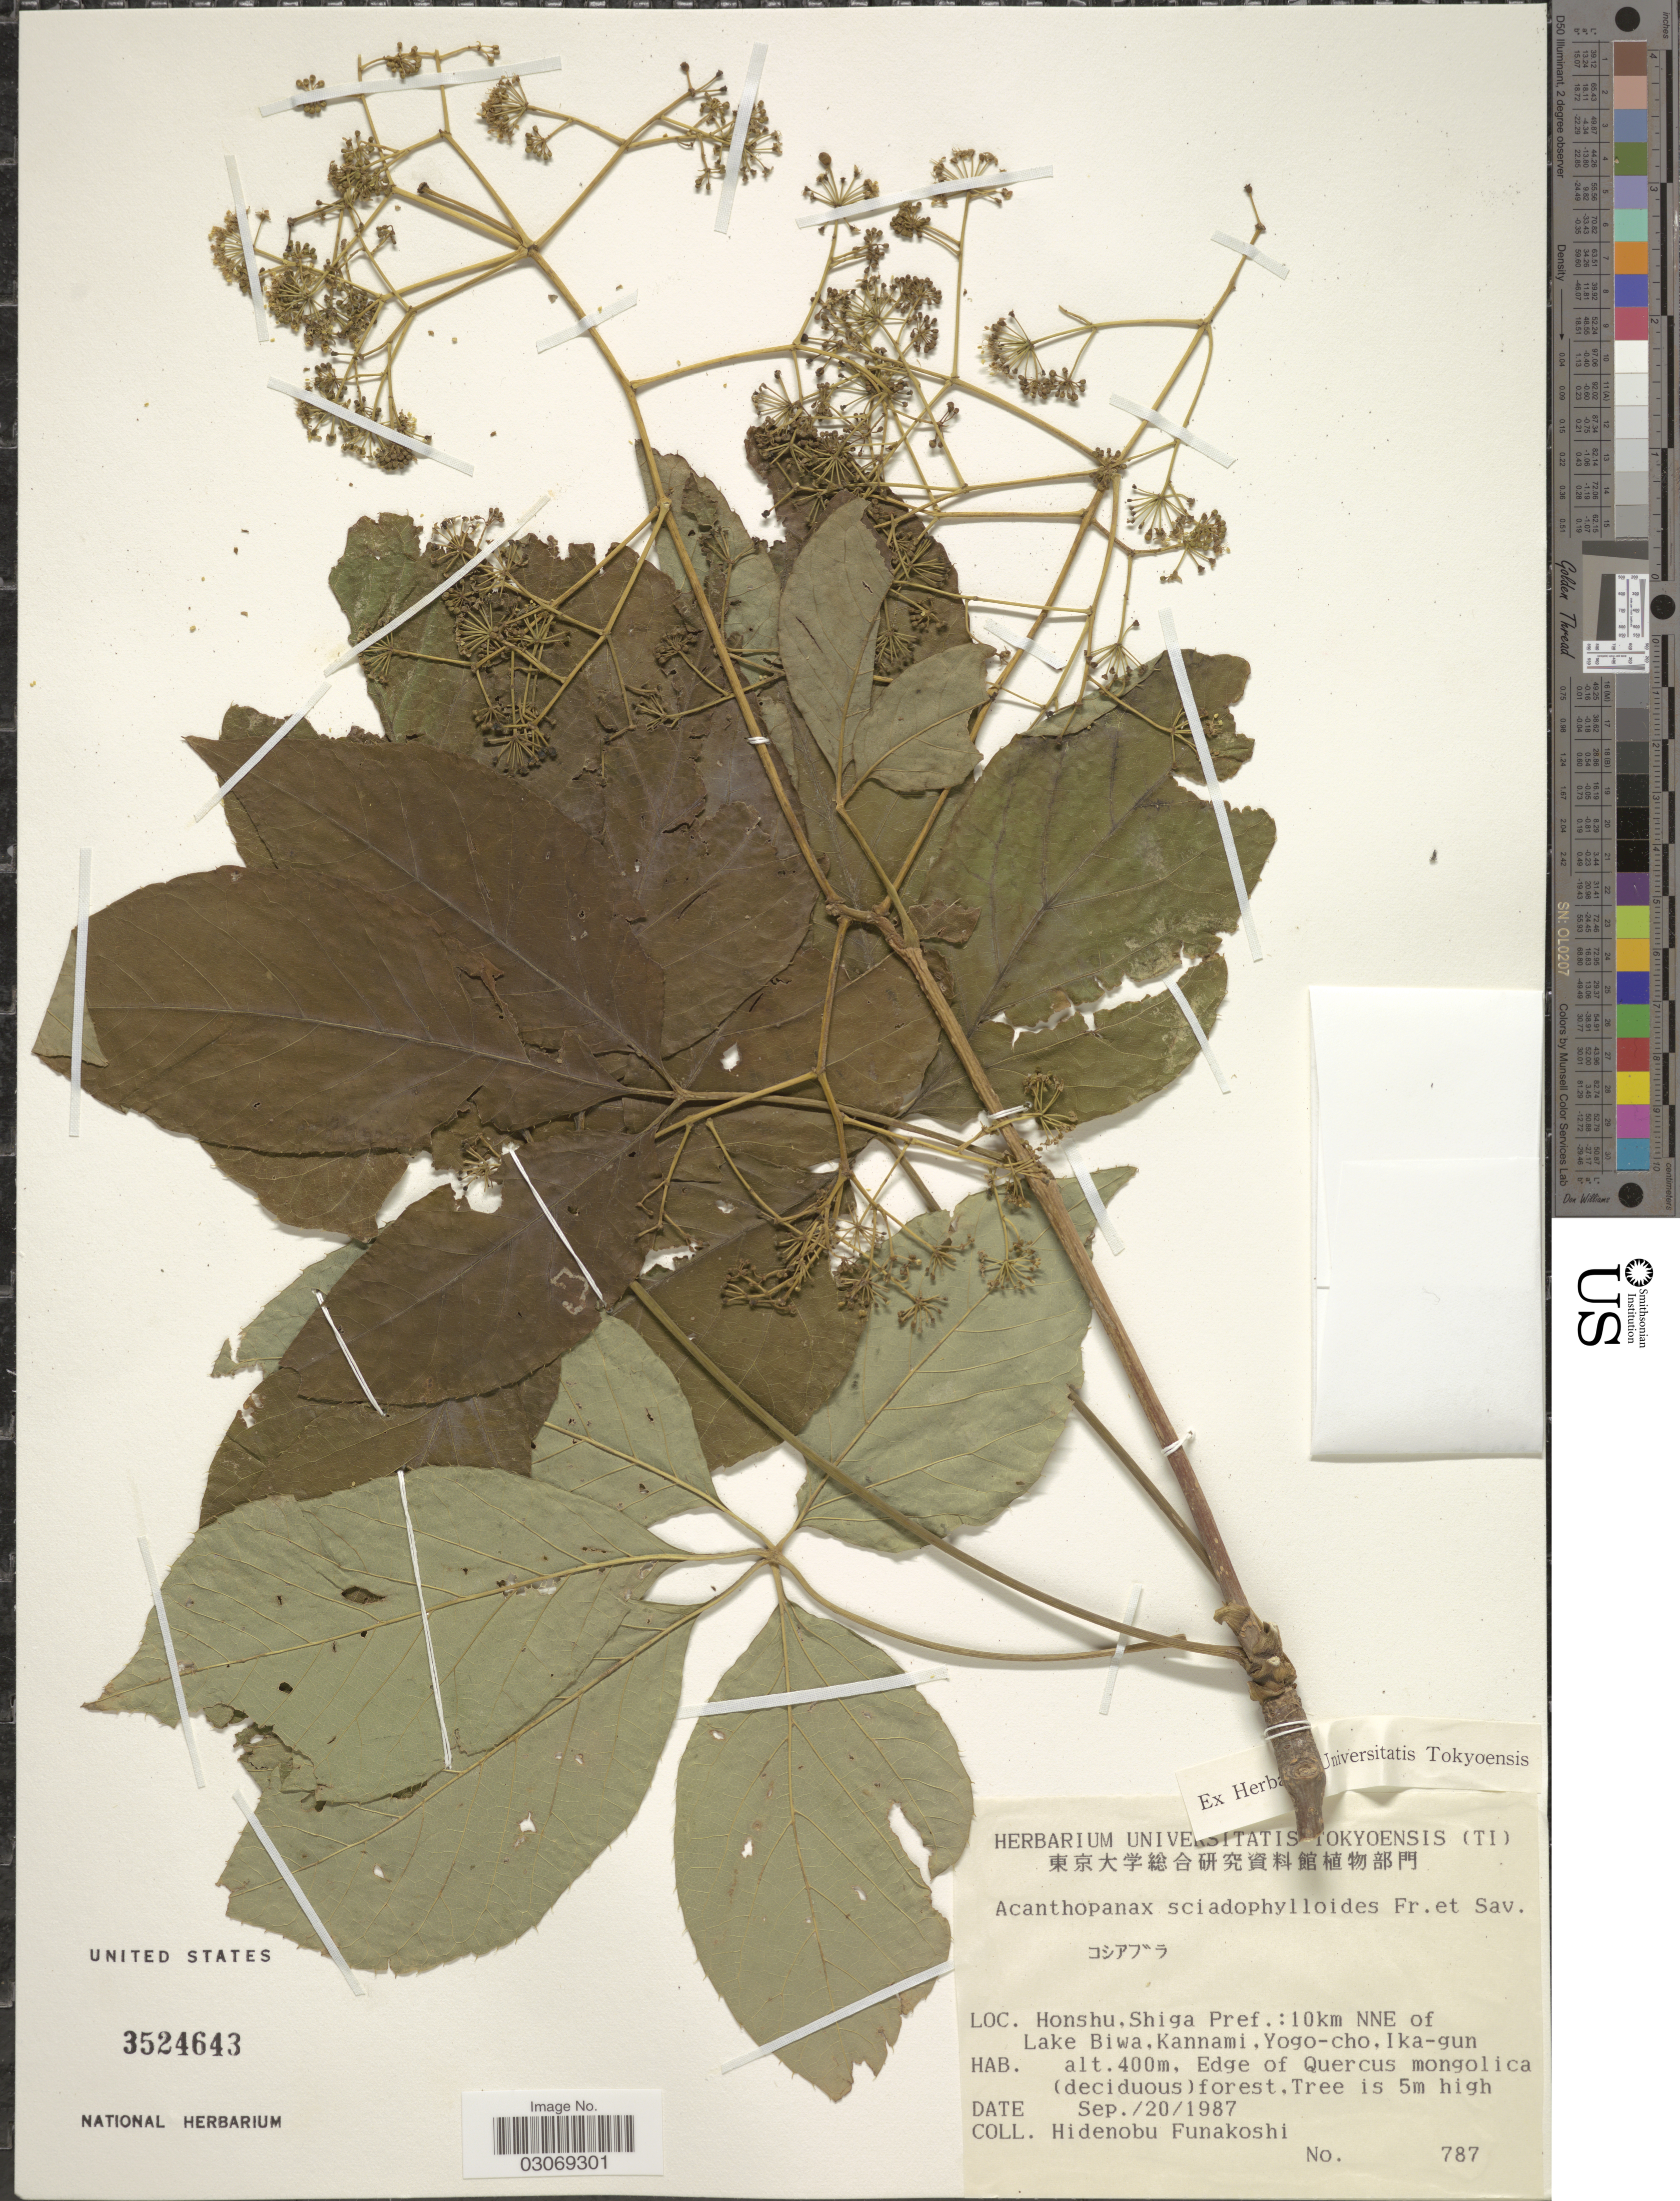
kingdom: Plantae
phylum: Tracheophyta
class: Magnoliopsida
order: Apiales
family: Araliaceae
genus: Chengiopanax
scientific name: Chengiopanax sciadophylloides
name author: (Franch. & Sav.) C.B. Shang & J.Y. Huang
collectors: H. Funakoshi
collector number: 787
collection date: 1987-09-20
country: Japan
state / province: Siga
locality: Honshu, Shiga Pref.: 10km NNE of Lake Biwa. Kannami, Yogo-cho, Ika-gun.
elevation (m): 400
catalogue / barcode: US 3524643